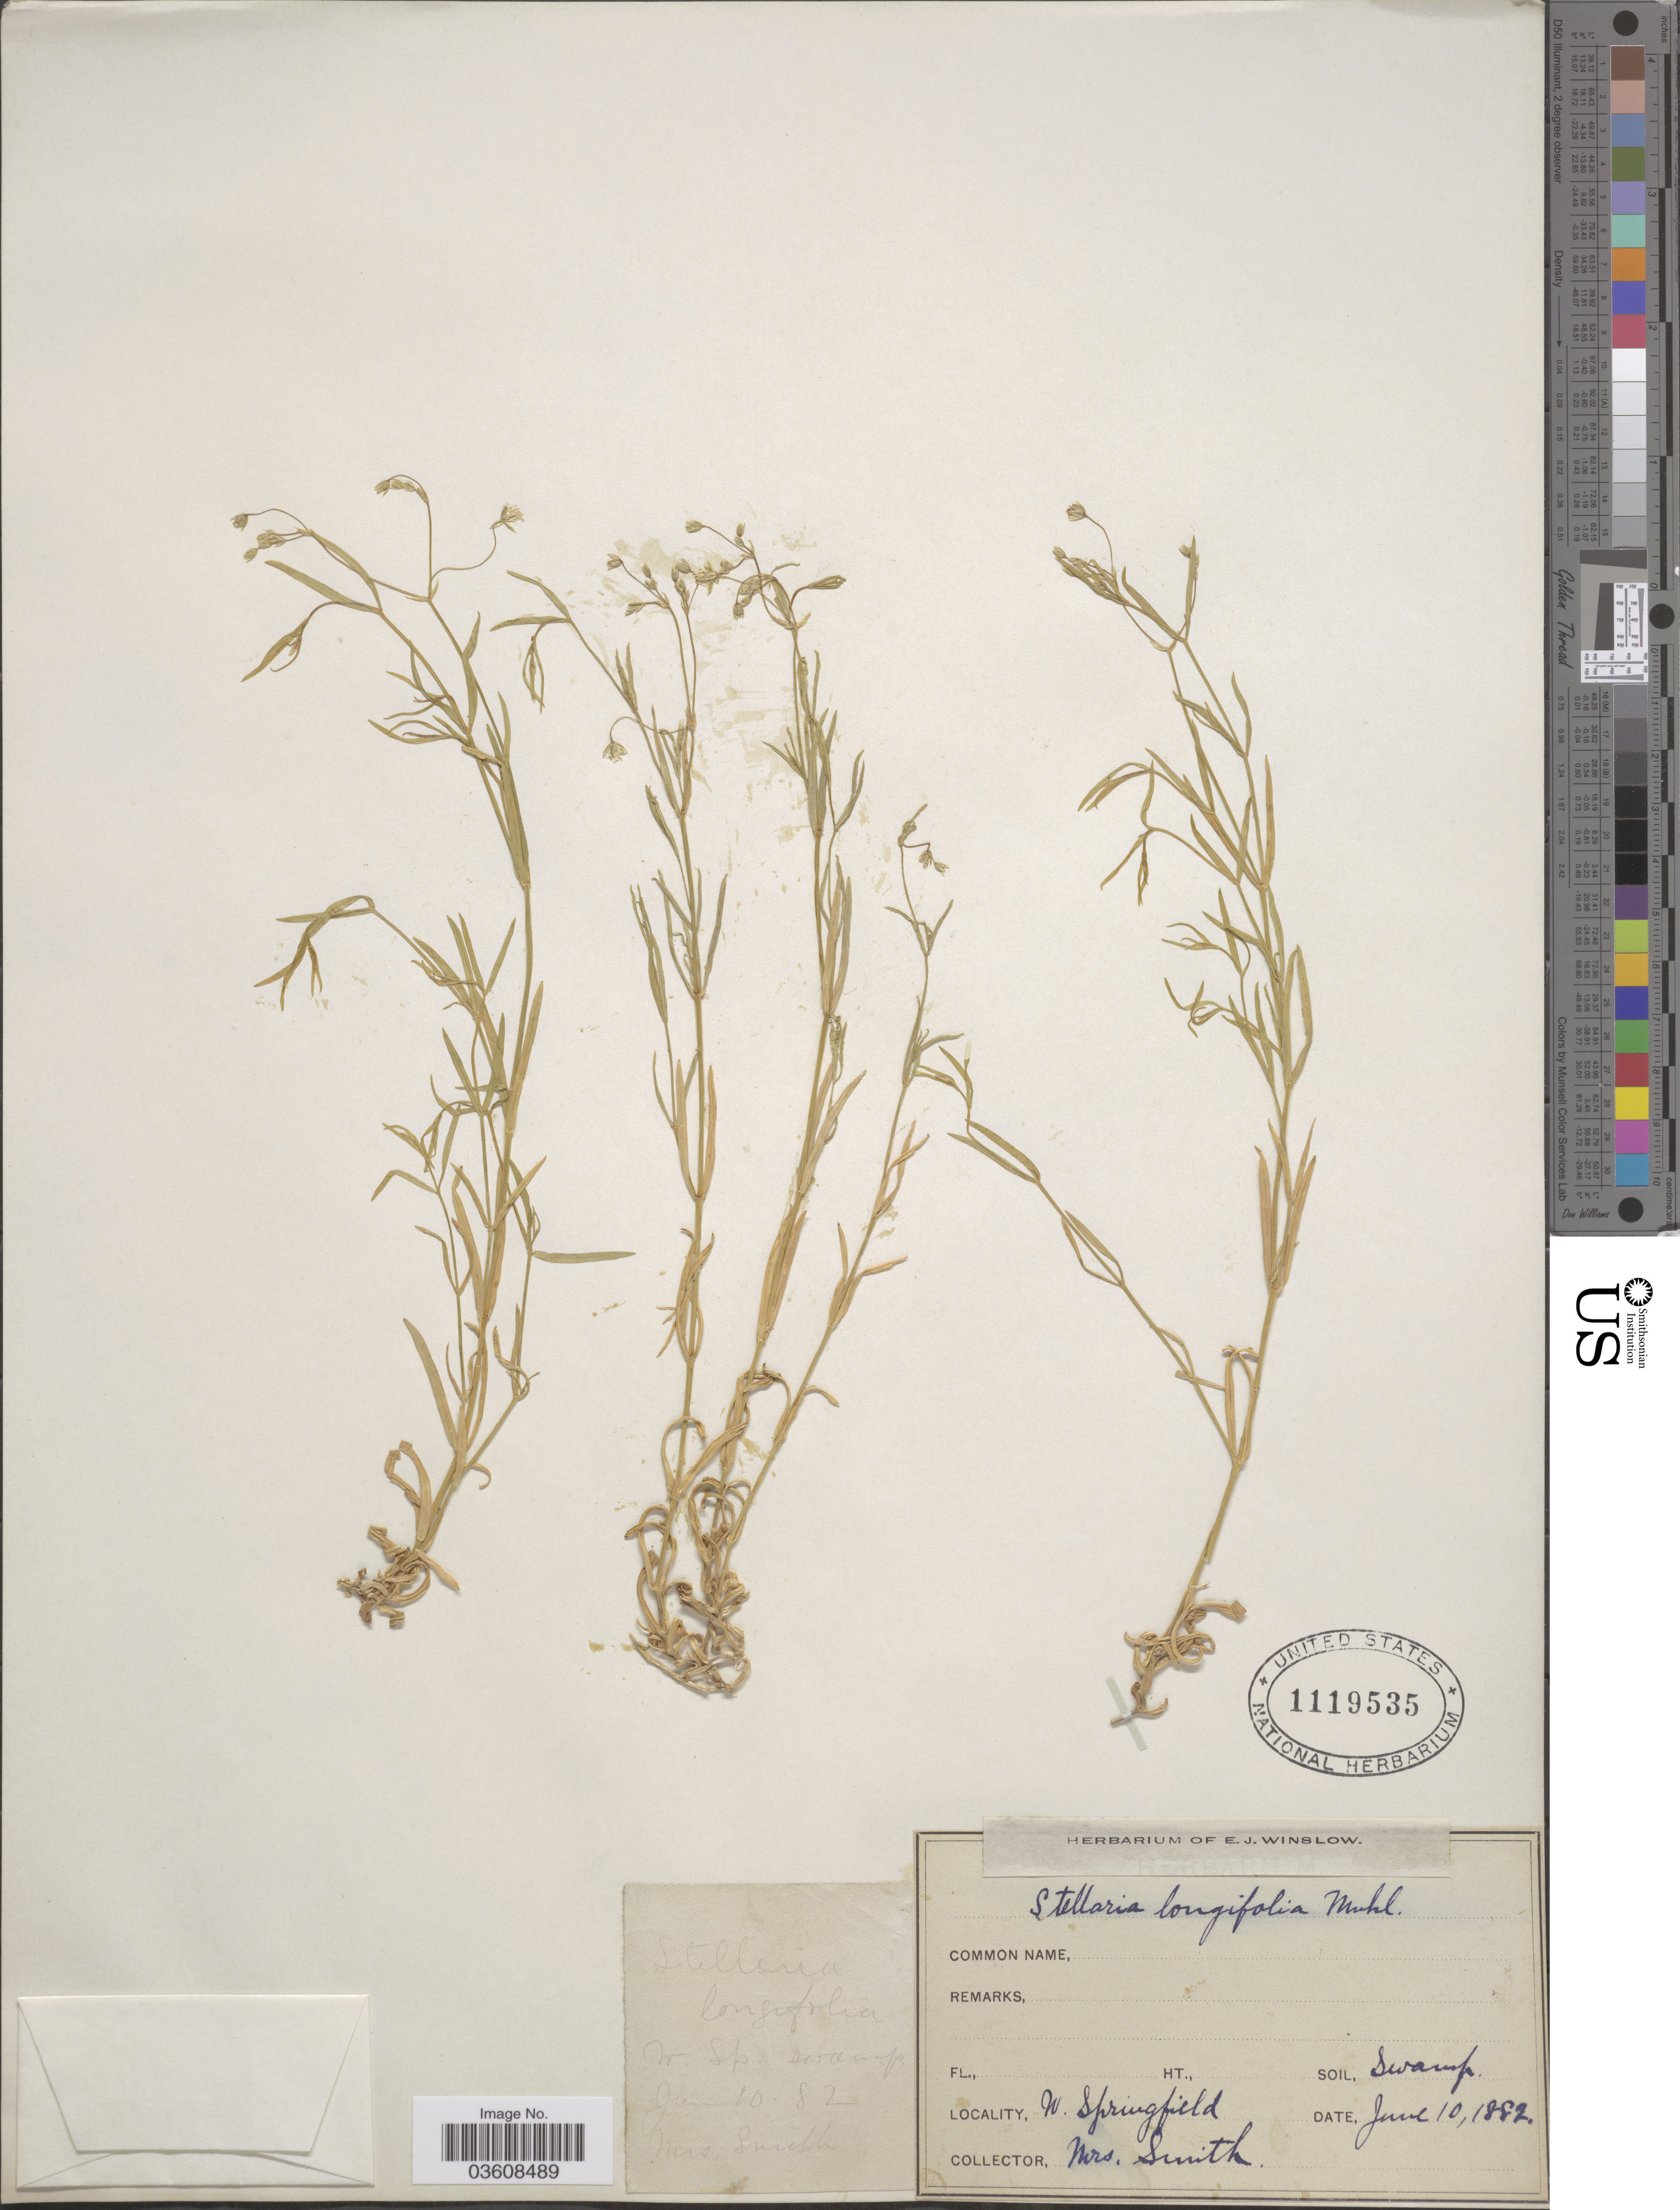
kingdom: Plantae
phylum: Tracheophyta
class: Magnoliopsida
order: Caryophyllales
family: Caryophyllaceae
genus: Stellaria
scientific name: Stellaria longifolia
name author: Muhl. ex Willd.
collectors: Mrs. -- Smith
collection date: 1882-06-10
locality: W. Springfield.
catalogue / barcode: US 1119535